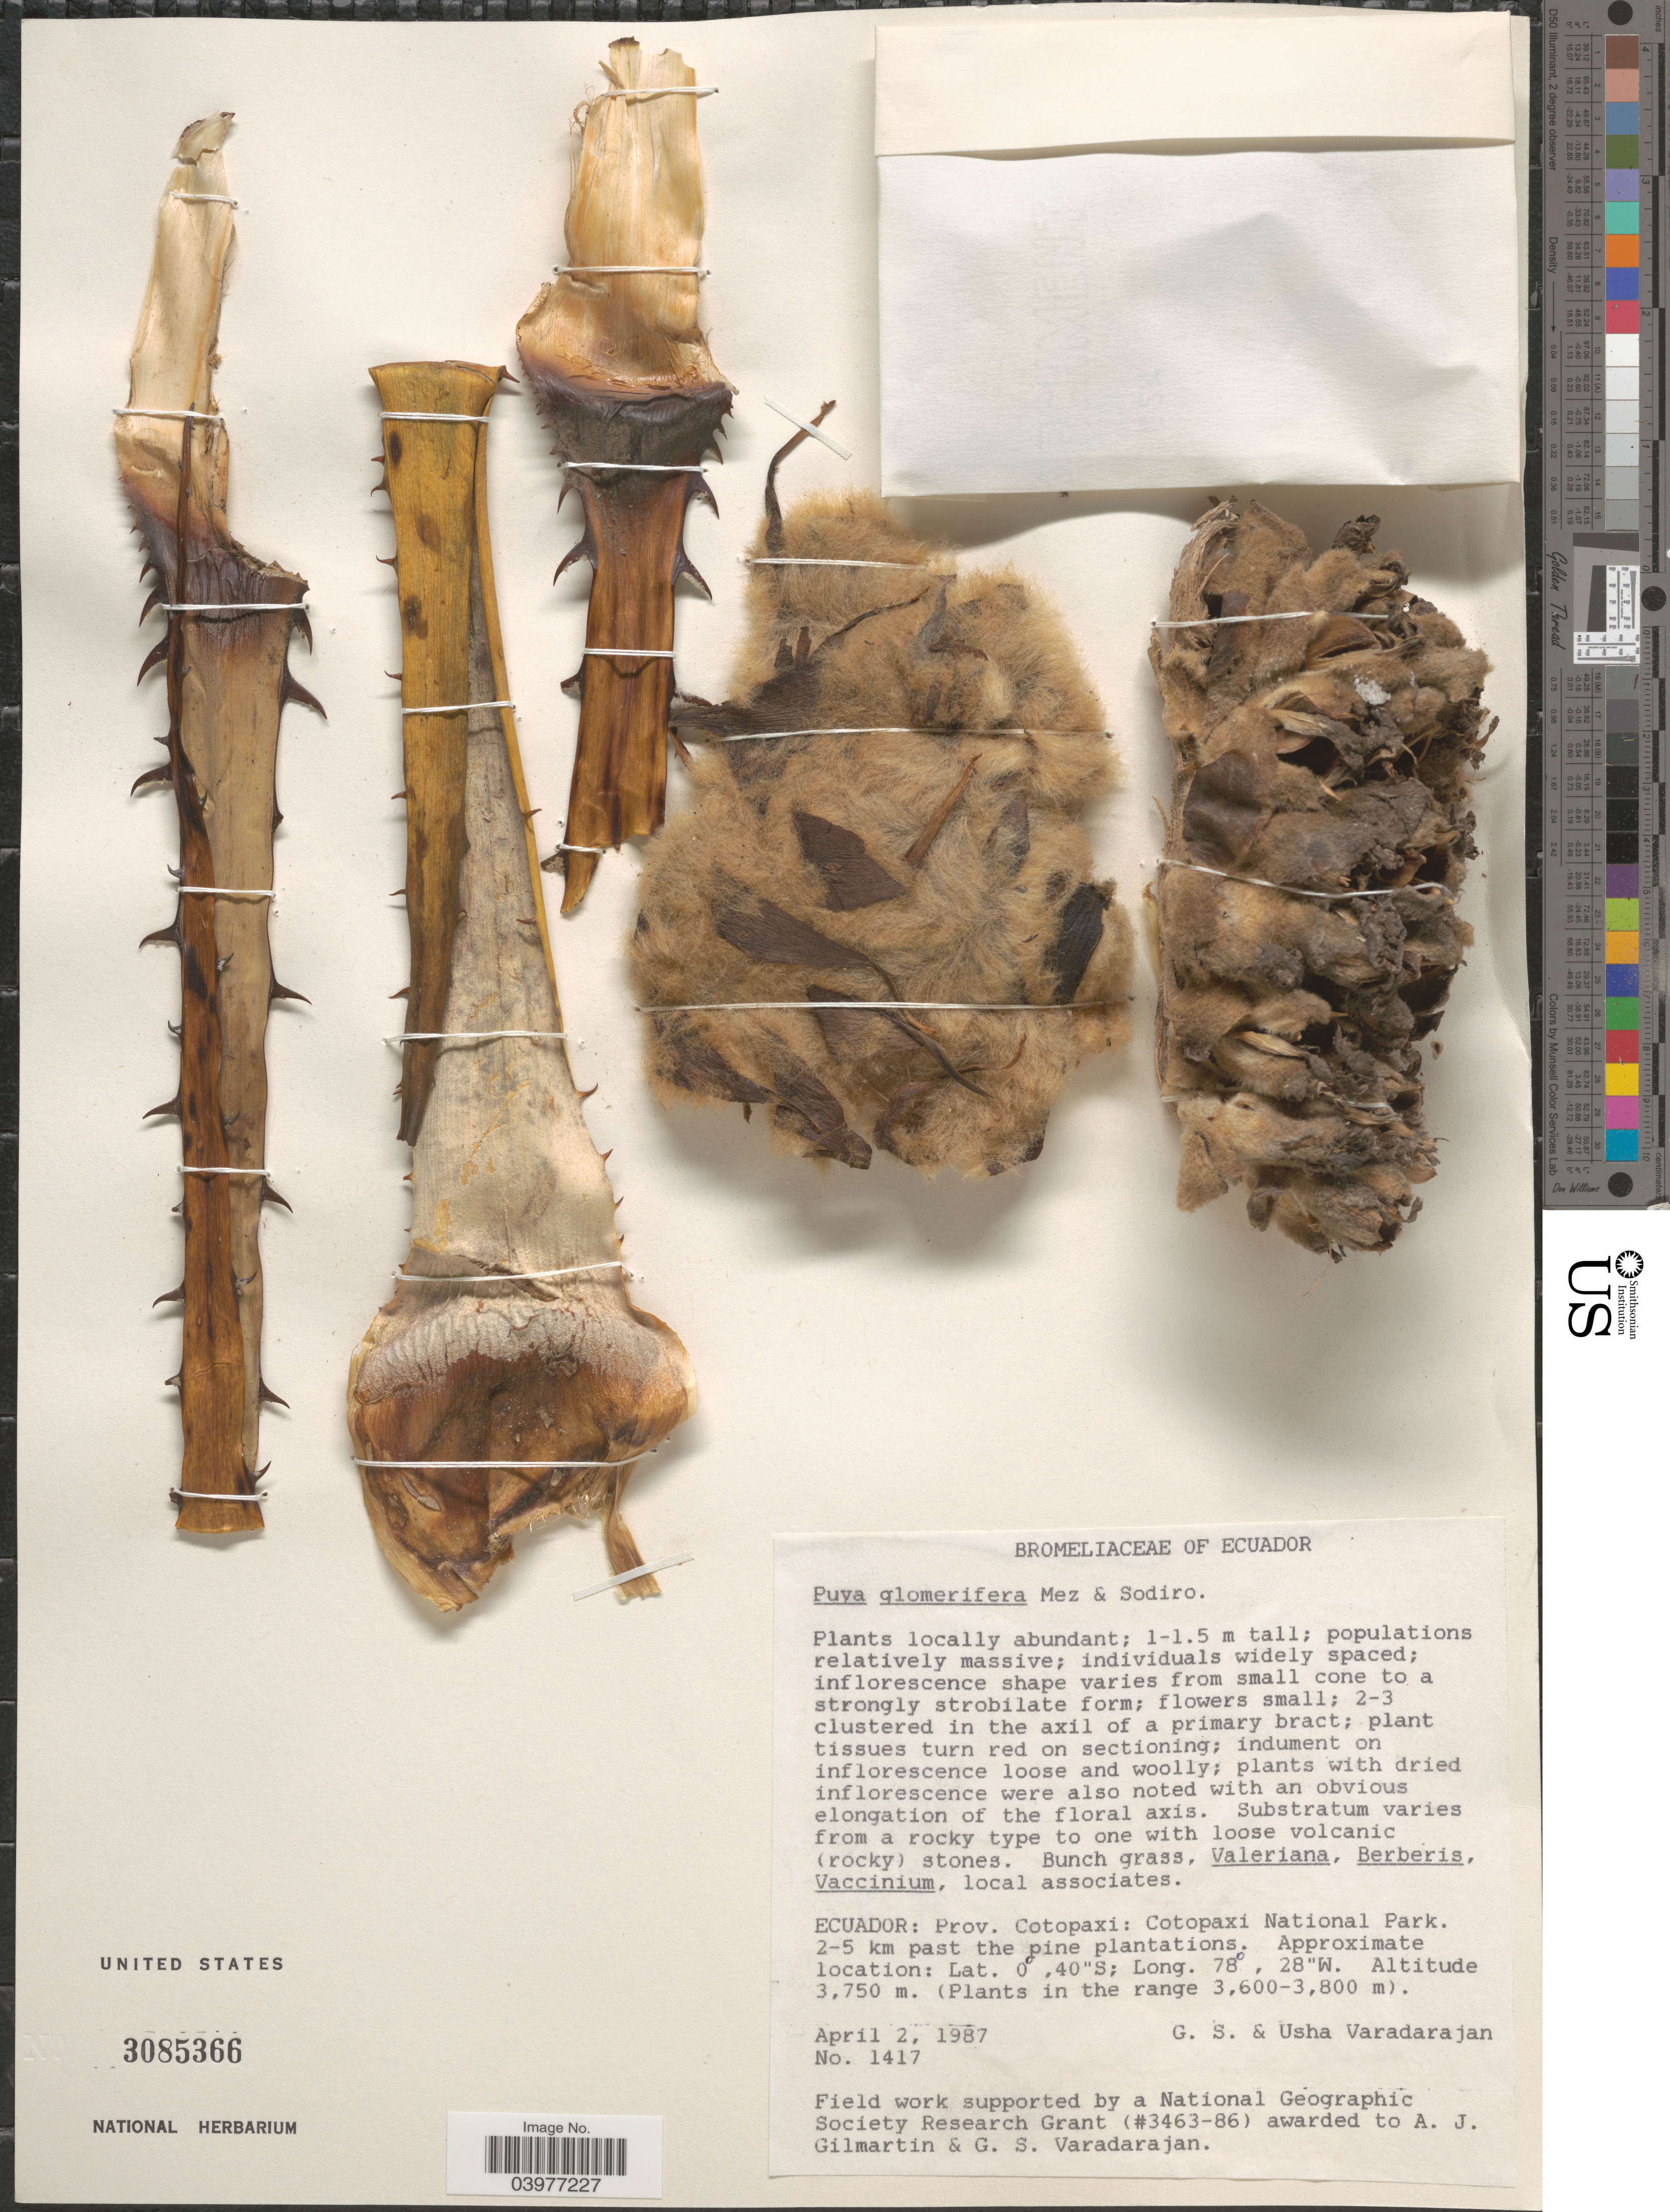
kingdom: Plantae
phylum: Tracheophyta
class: Liliopsida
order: Poales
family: Bromeliaceae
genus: Puya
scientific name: Puya glomerifera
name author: Mez & Sodiro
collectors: G. S. Varadarajan & U. Varadarajan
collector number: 1417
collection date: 1987-04-02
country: Ecuador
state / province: Cotopaxi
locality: Cotopaxi National Park. 2-5 km past the pine plantations.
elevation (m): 3750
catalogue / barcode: US 3085366